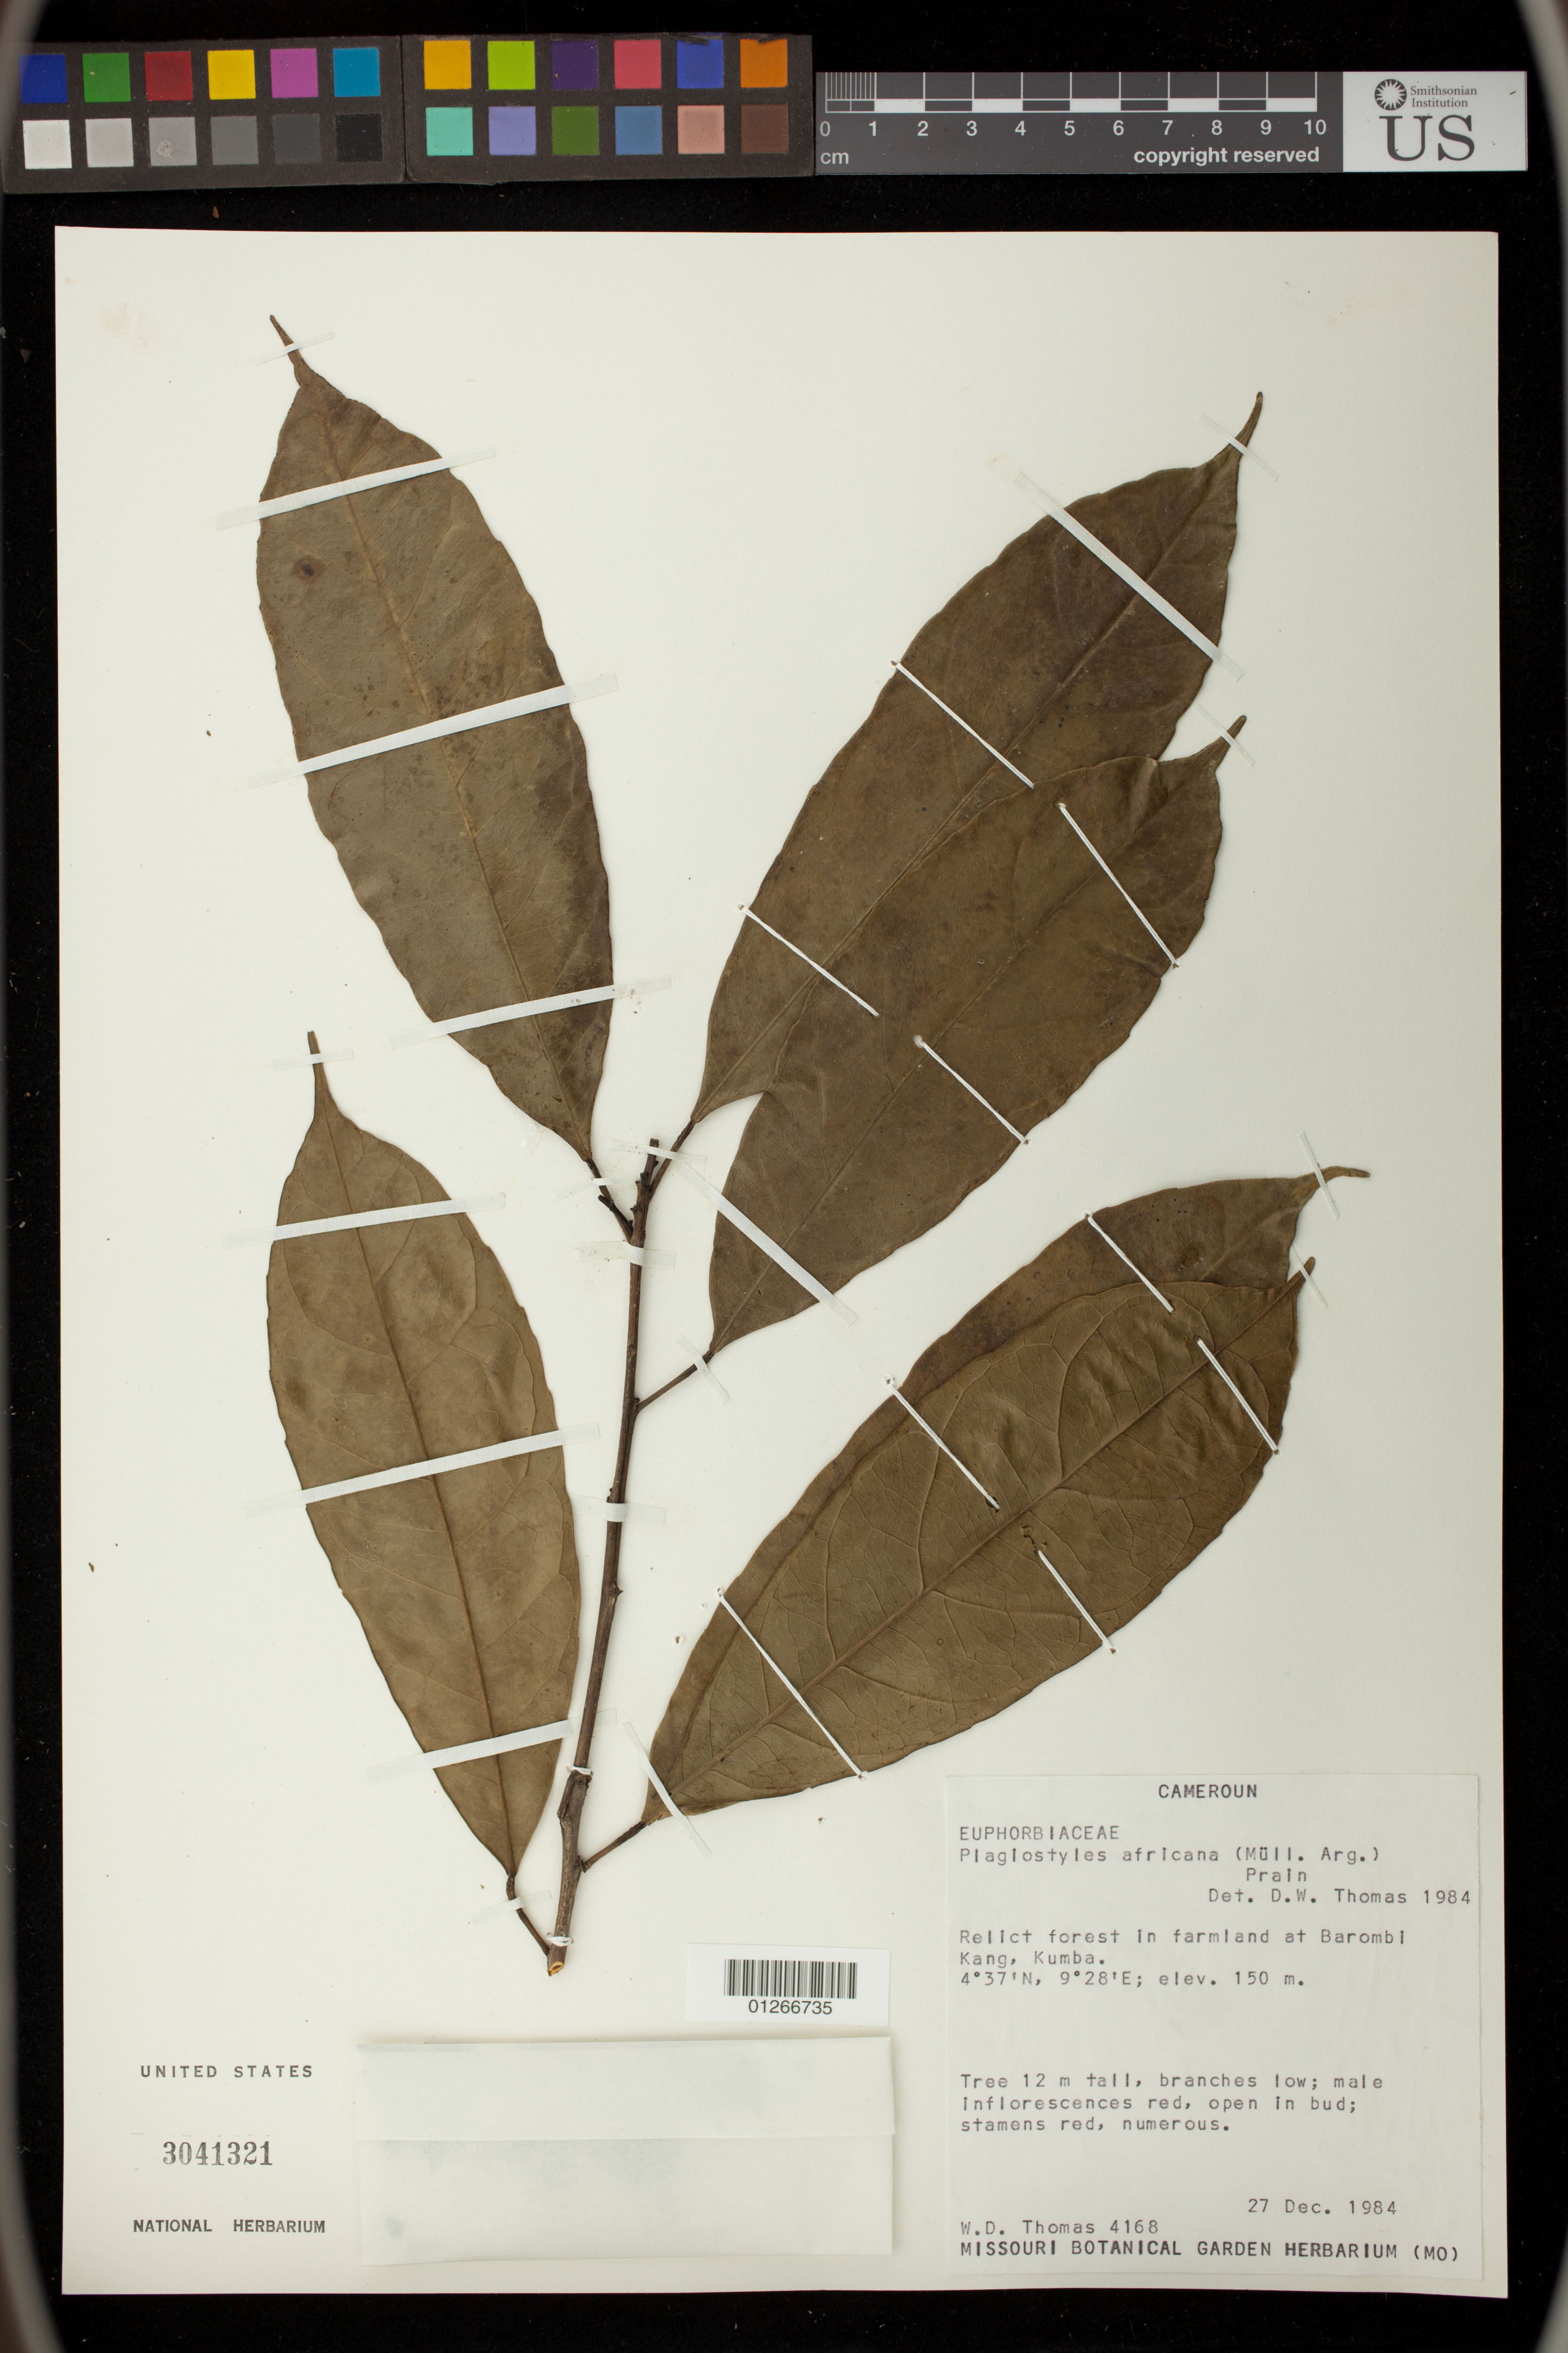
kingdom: Plantae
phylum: Tracheophyta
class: Magnoliopsida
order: Malpighiales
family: Euphorbiaceae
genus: Plagiostyles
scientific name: Plagiostyles africana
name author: (Müll. Arg.) Prain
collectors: D. W. Thomas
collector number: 4168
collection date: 1984-12-27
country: Cameroon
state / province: Sud-Ouest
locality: Relict forest in farmland at Barombi, Kang, Kumba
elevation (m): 150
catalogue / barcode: US 3041321